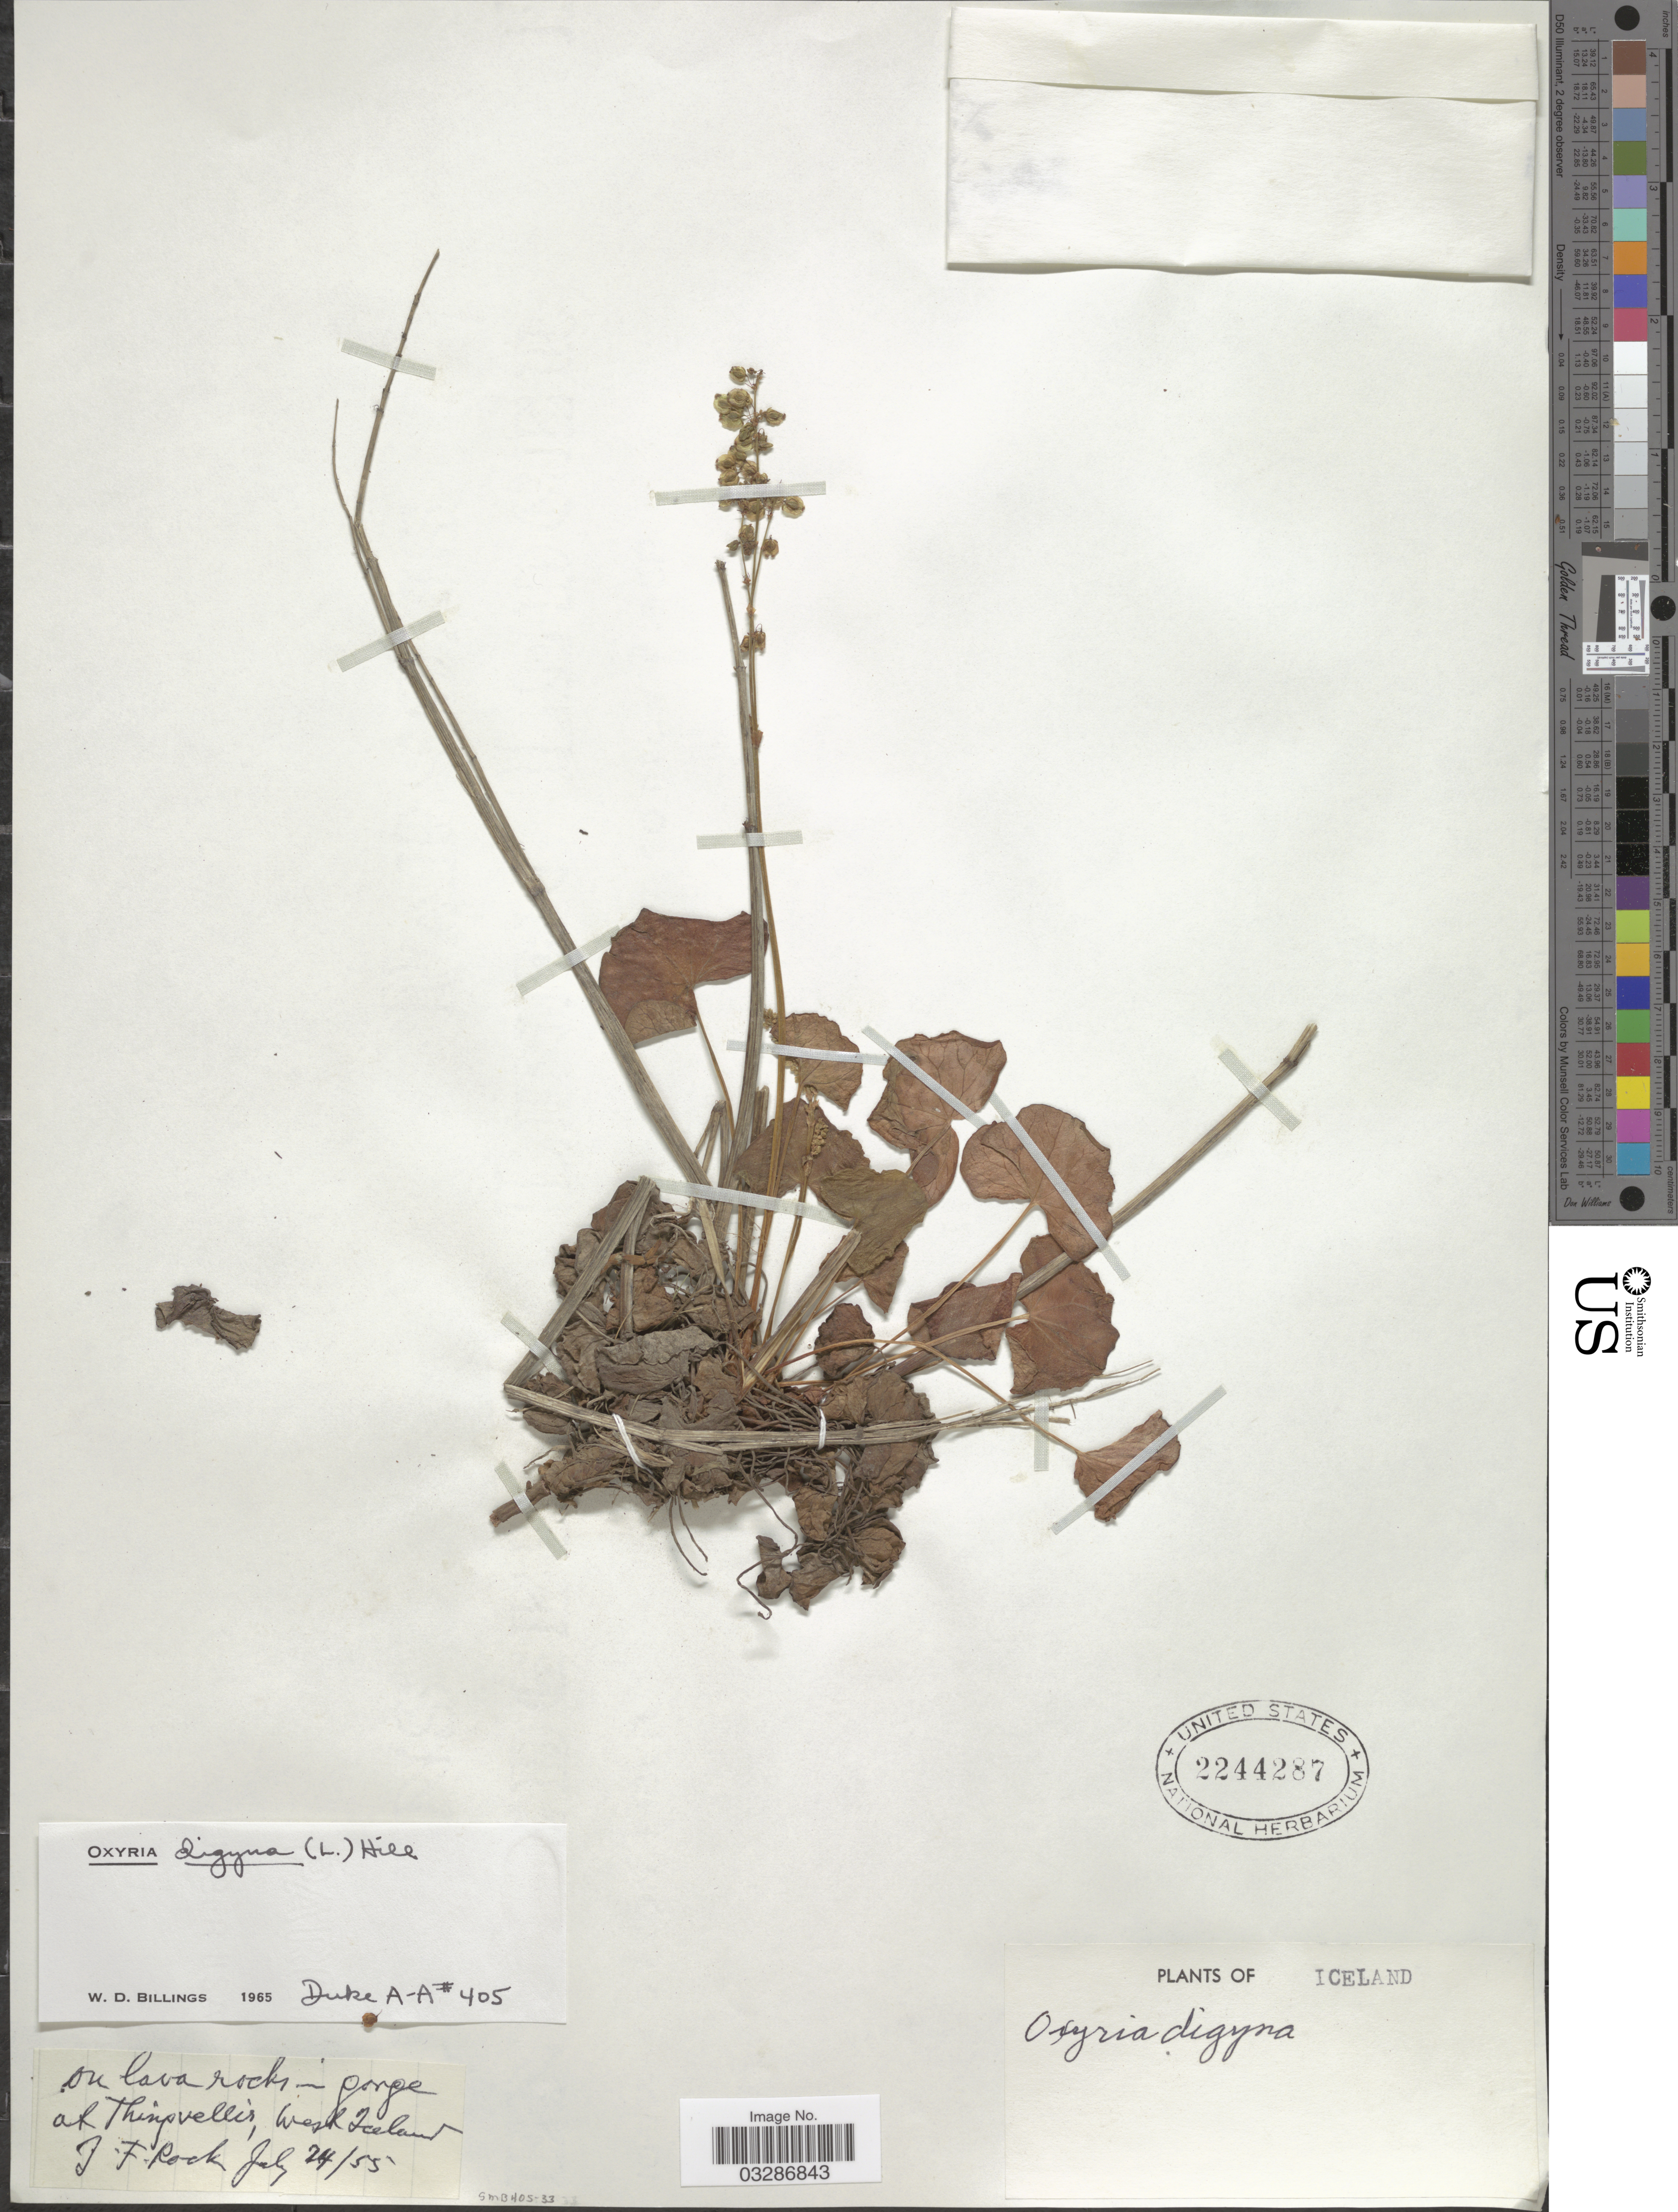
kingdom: Plantae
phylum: Tracheophyta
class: Magnoliopsida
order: Caryophyllales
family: Polygonaceae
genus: Oxyria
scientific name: Oxyria digyna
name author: (L.) Hill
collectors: J. Rock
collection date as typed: Transcribed d/m/y: 24/7/55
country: Iceland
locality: Gorge at Thingvellir, West Iceland.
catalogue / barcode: US 2244287